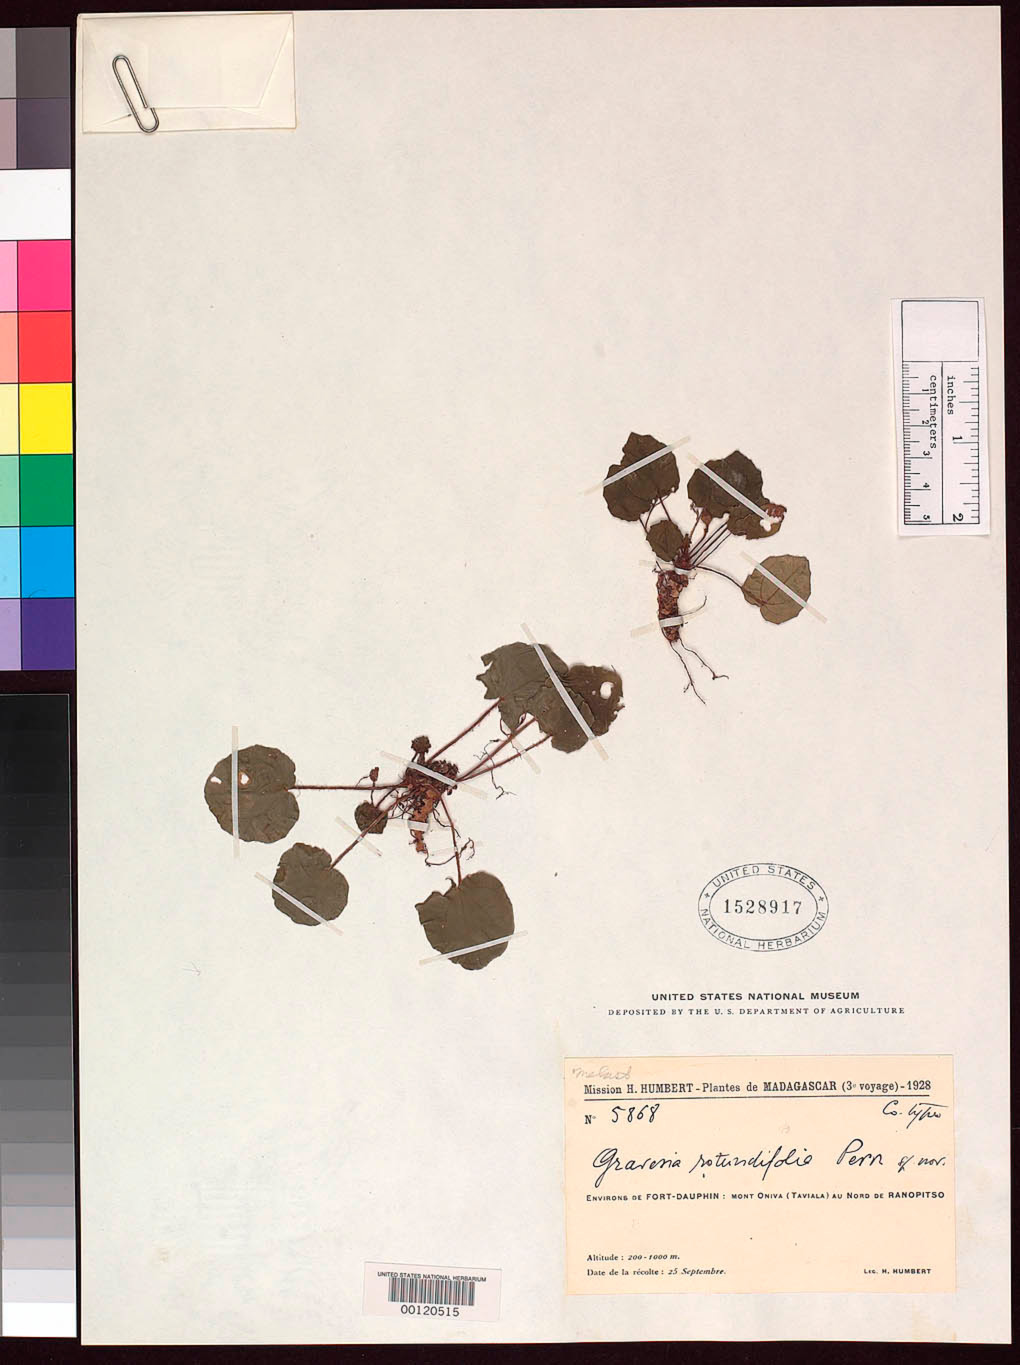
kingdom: Plantae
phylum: Tracheophyta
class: Magnoliopsida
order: Myrtales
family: Melastomataceae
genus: Gravesia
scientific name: Gravesia rotundifolia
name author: H. Perrier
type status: Isotype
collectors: H. Humbert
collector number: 5868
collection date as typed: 25 Sep 1928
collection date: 1928-09-25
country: Madagascar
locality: Fort Dauphin, Mont Oniva (Taviala) au Nord de Ranopitso.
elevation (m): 200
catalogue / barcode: US 1528917